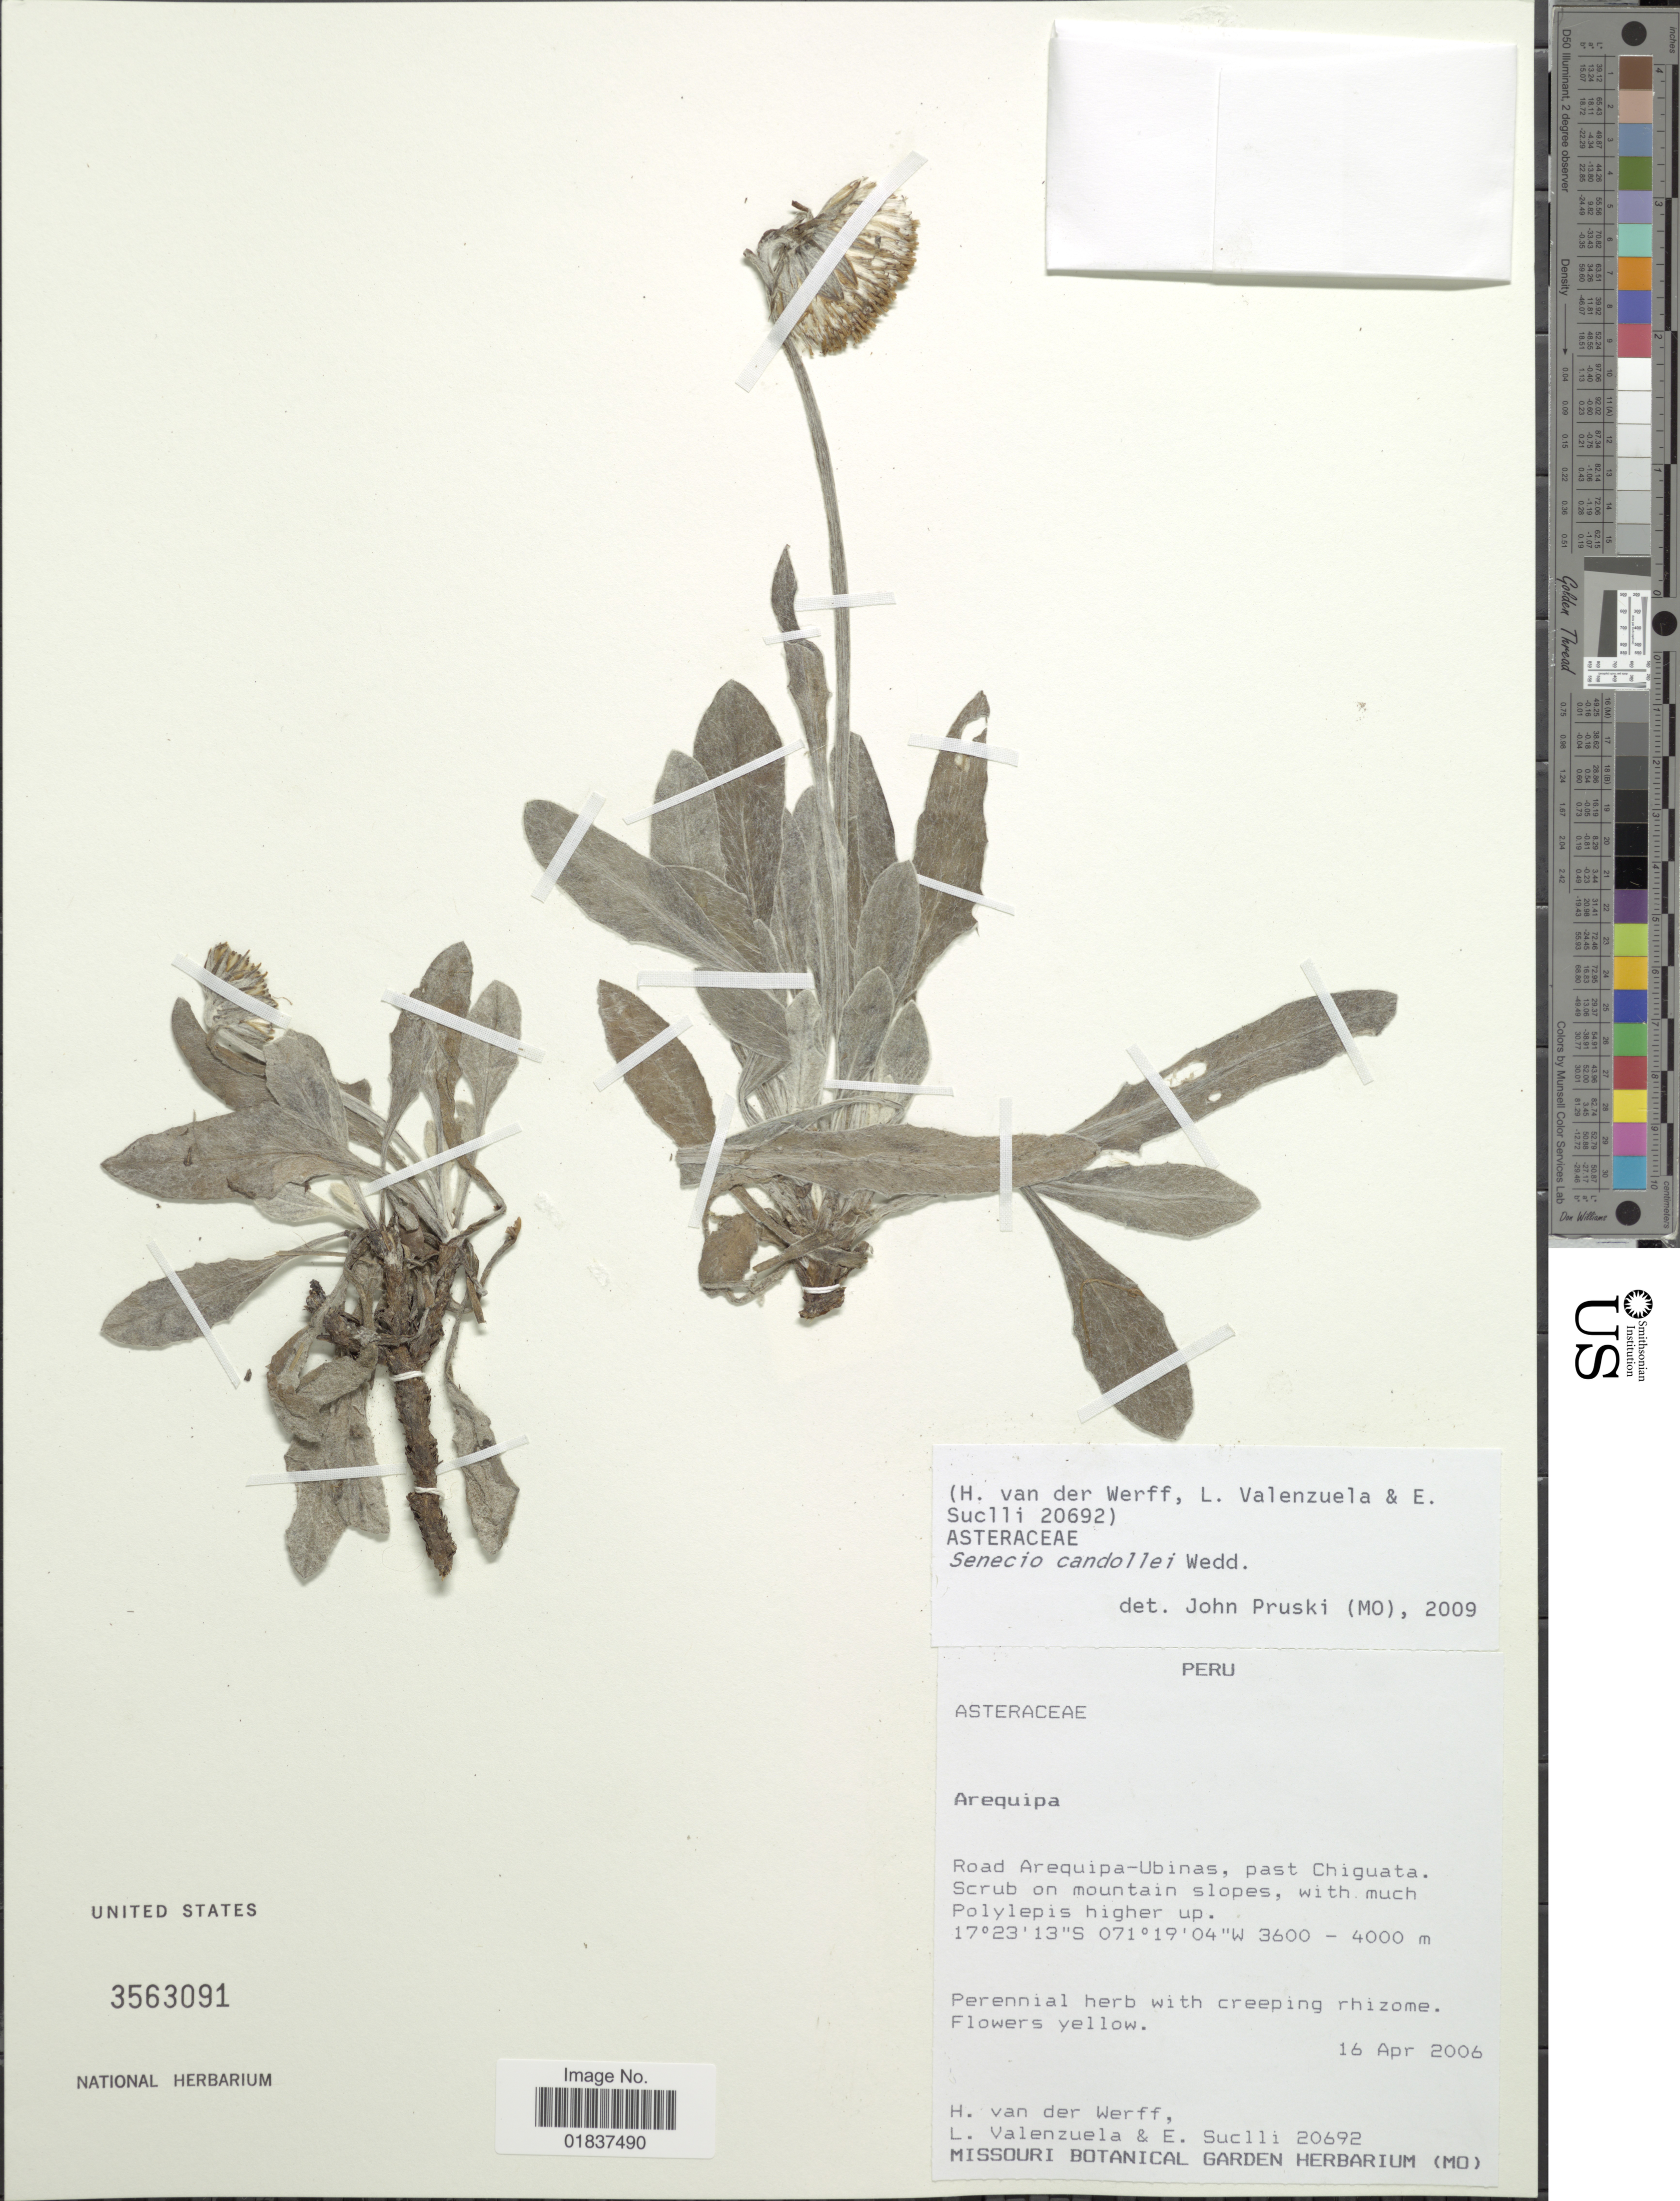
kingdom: Plantae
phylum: Tracheophyta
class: Magnoliopsida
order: Asterales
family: Asteraceae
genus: Senecio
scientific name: Senecio candollei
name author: Wedd.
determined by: Salomon, Luciana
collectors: H. van der Werff, L. Valenzuela & E. Suclli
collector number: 20692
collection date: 2006-04-16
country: Peru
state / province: Arequipa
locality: Arequipa. Road Arequipa-Ubinas, past Chiguata.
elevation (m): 4000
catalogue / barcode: US 3563091